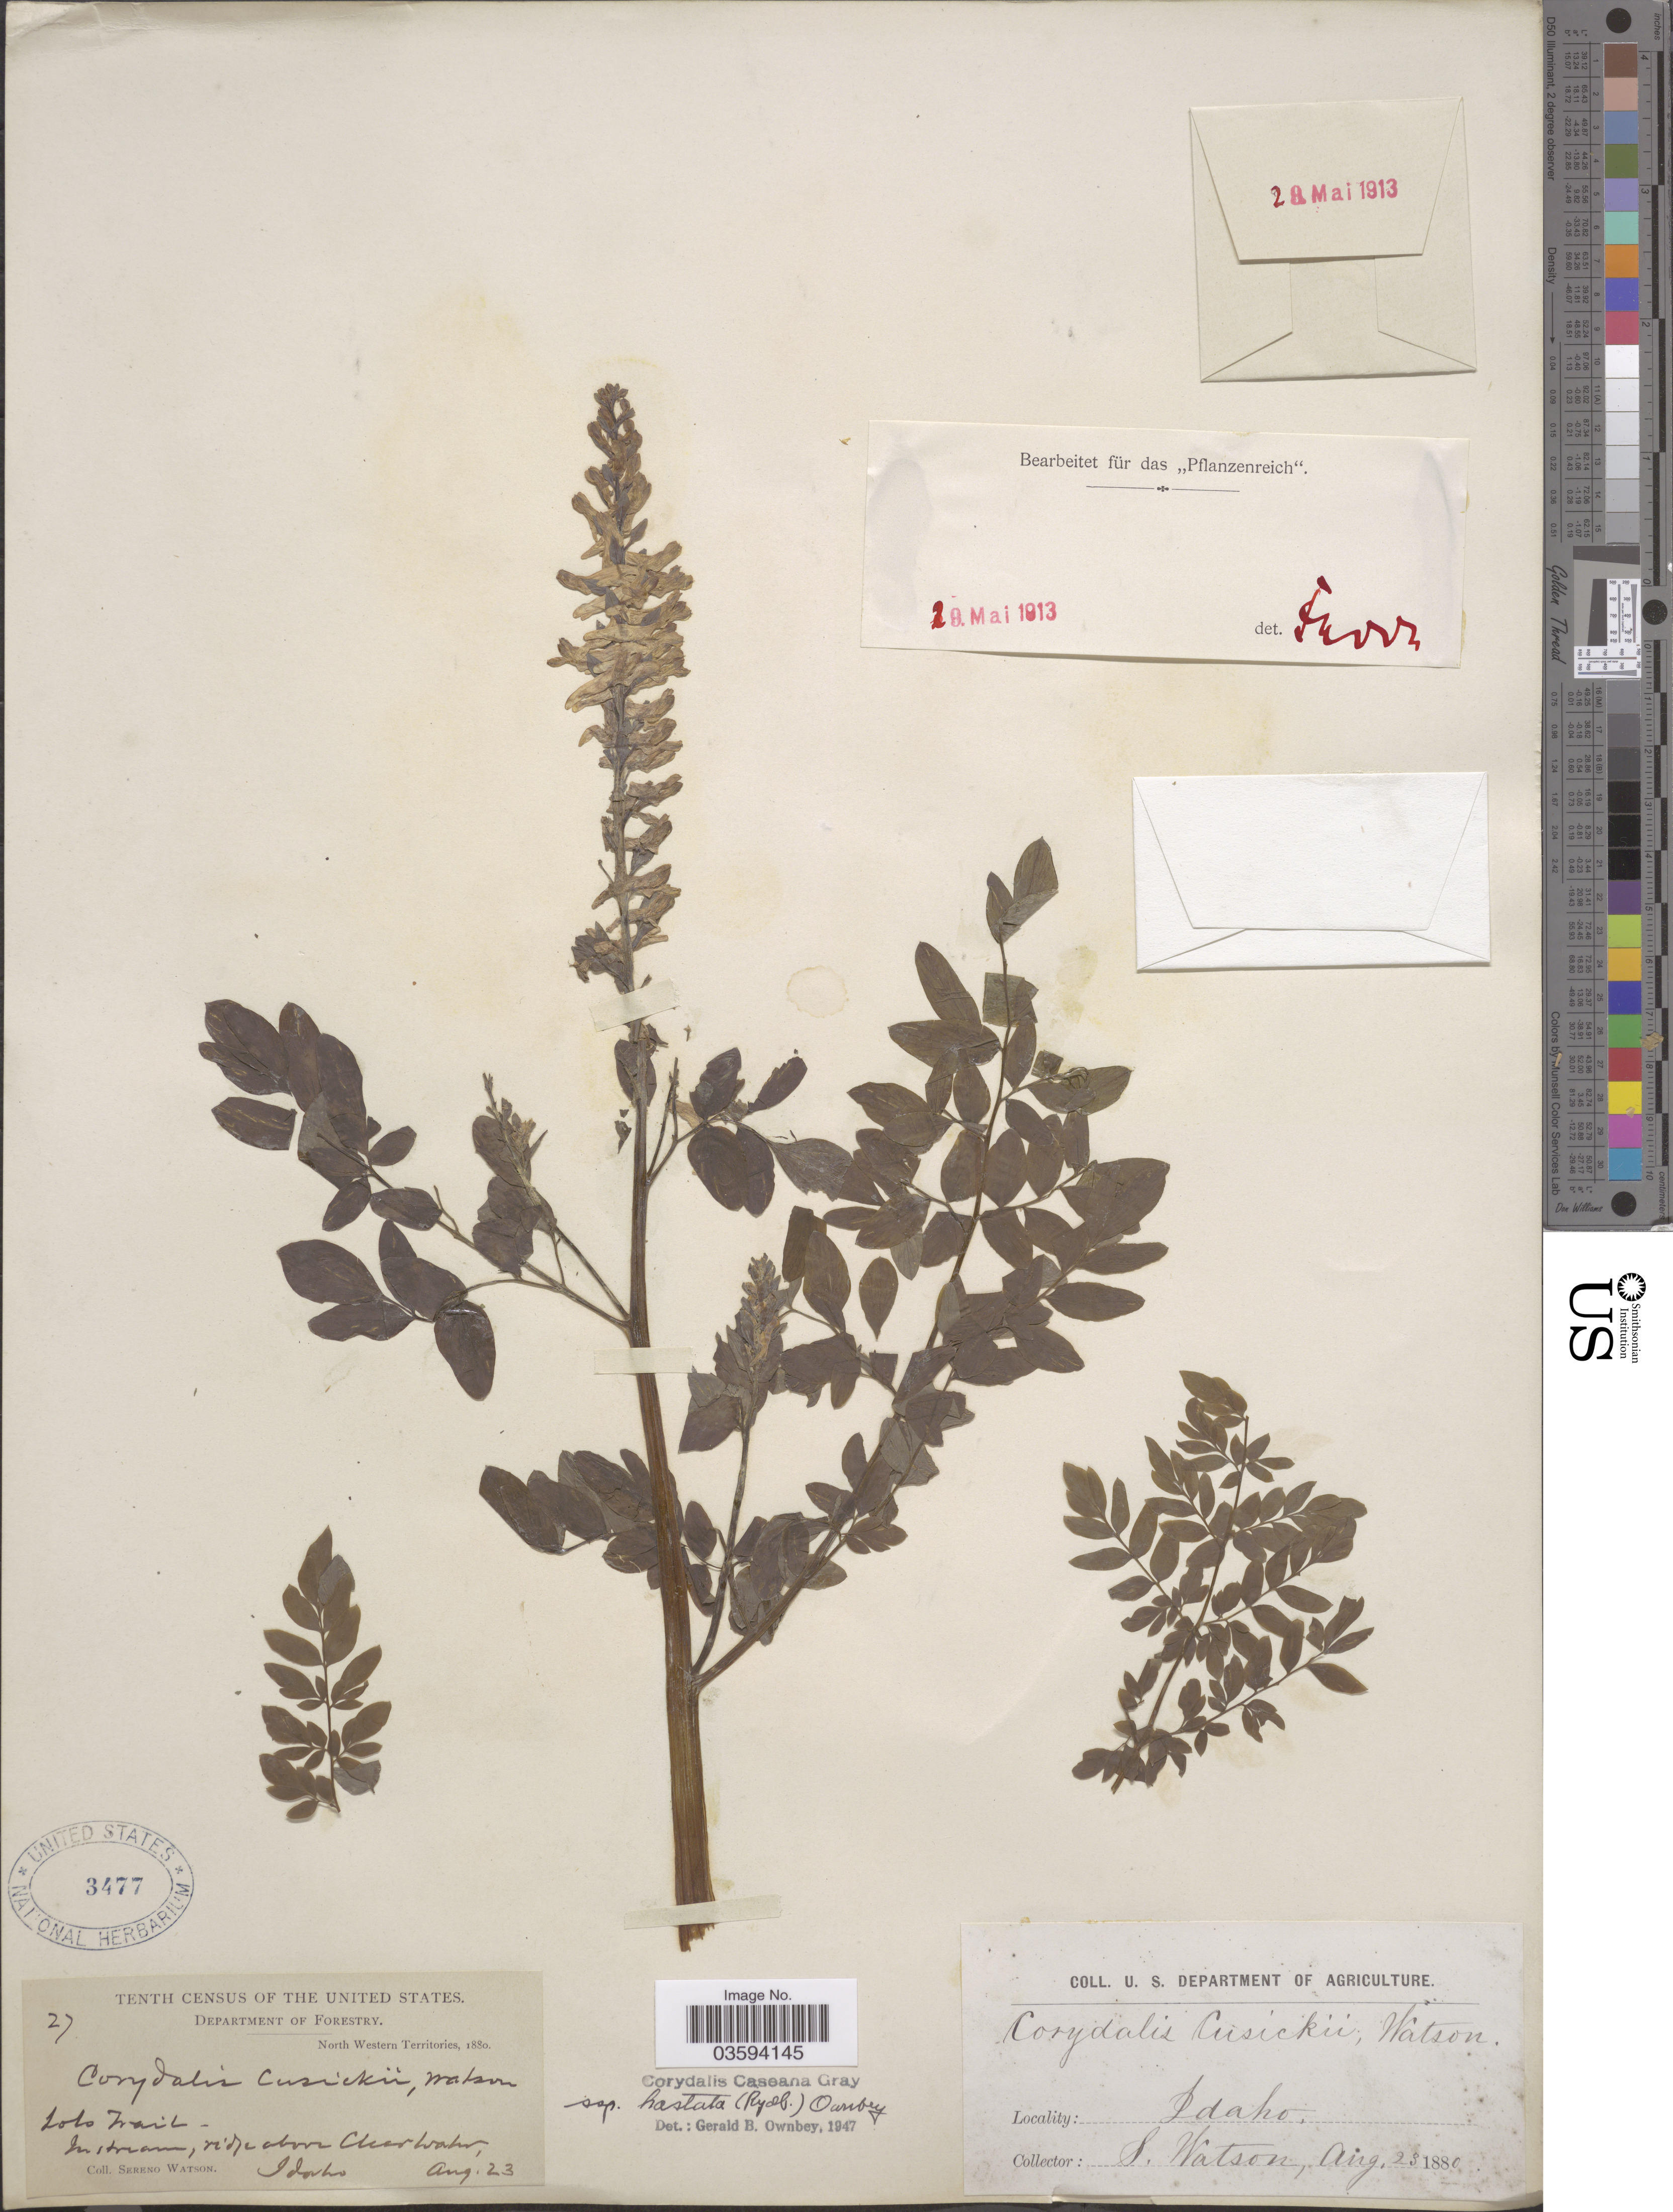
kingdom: Plantae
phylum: Tracheophyta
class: Magnoliopsida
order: Ranunculales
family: Papaveraceae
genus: Corydalis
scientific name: Corydalis caseana subsp. hastata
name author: (Rydb.) G.B. Ownbey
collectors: S. Watson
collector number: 27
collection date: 1880-08-23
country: United States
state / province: Idaho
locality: North Western Territories. Lolo Trail. In stream, ridge above Clearwater.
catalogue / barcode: US 3477